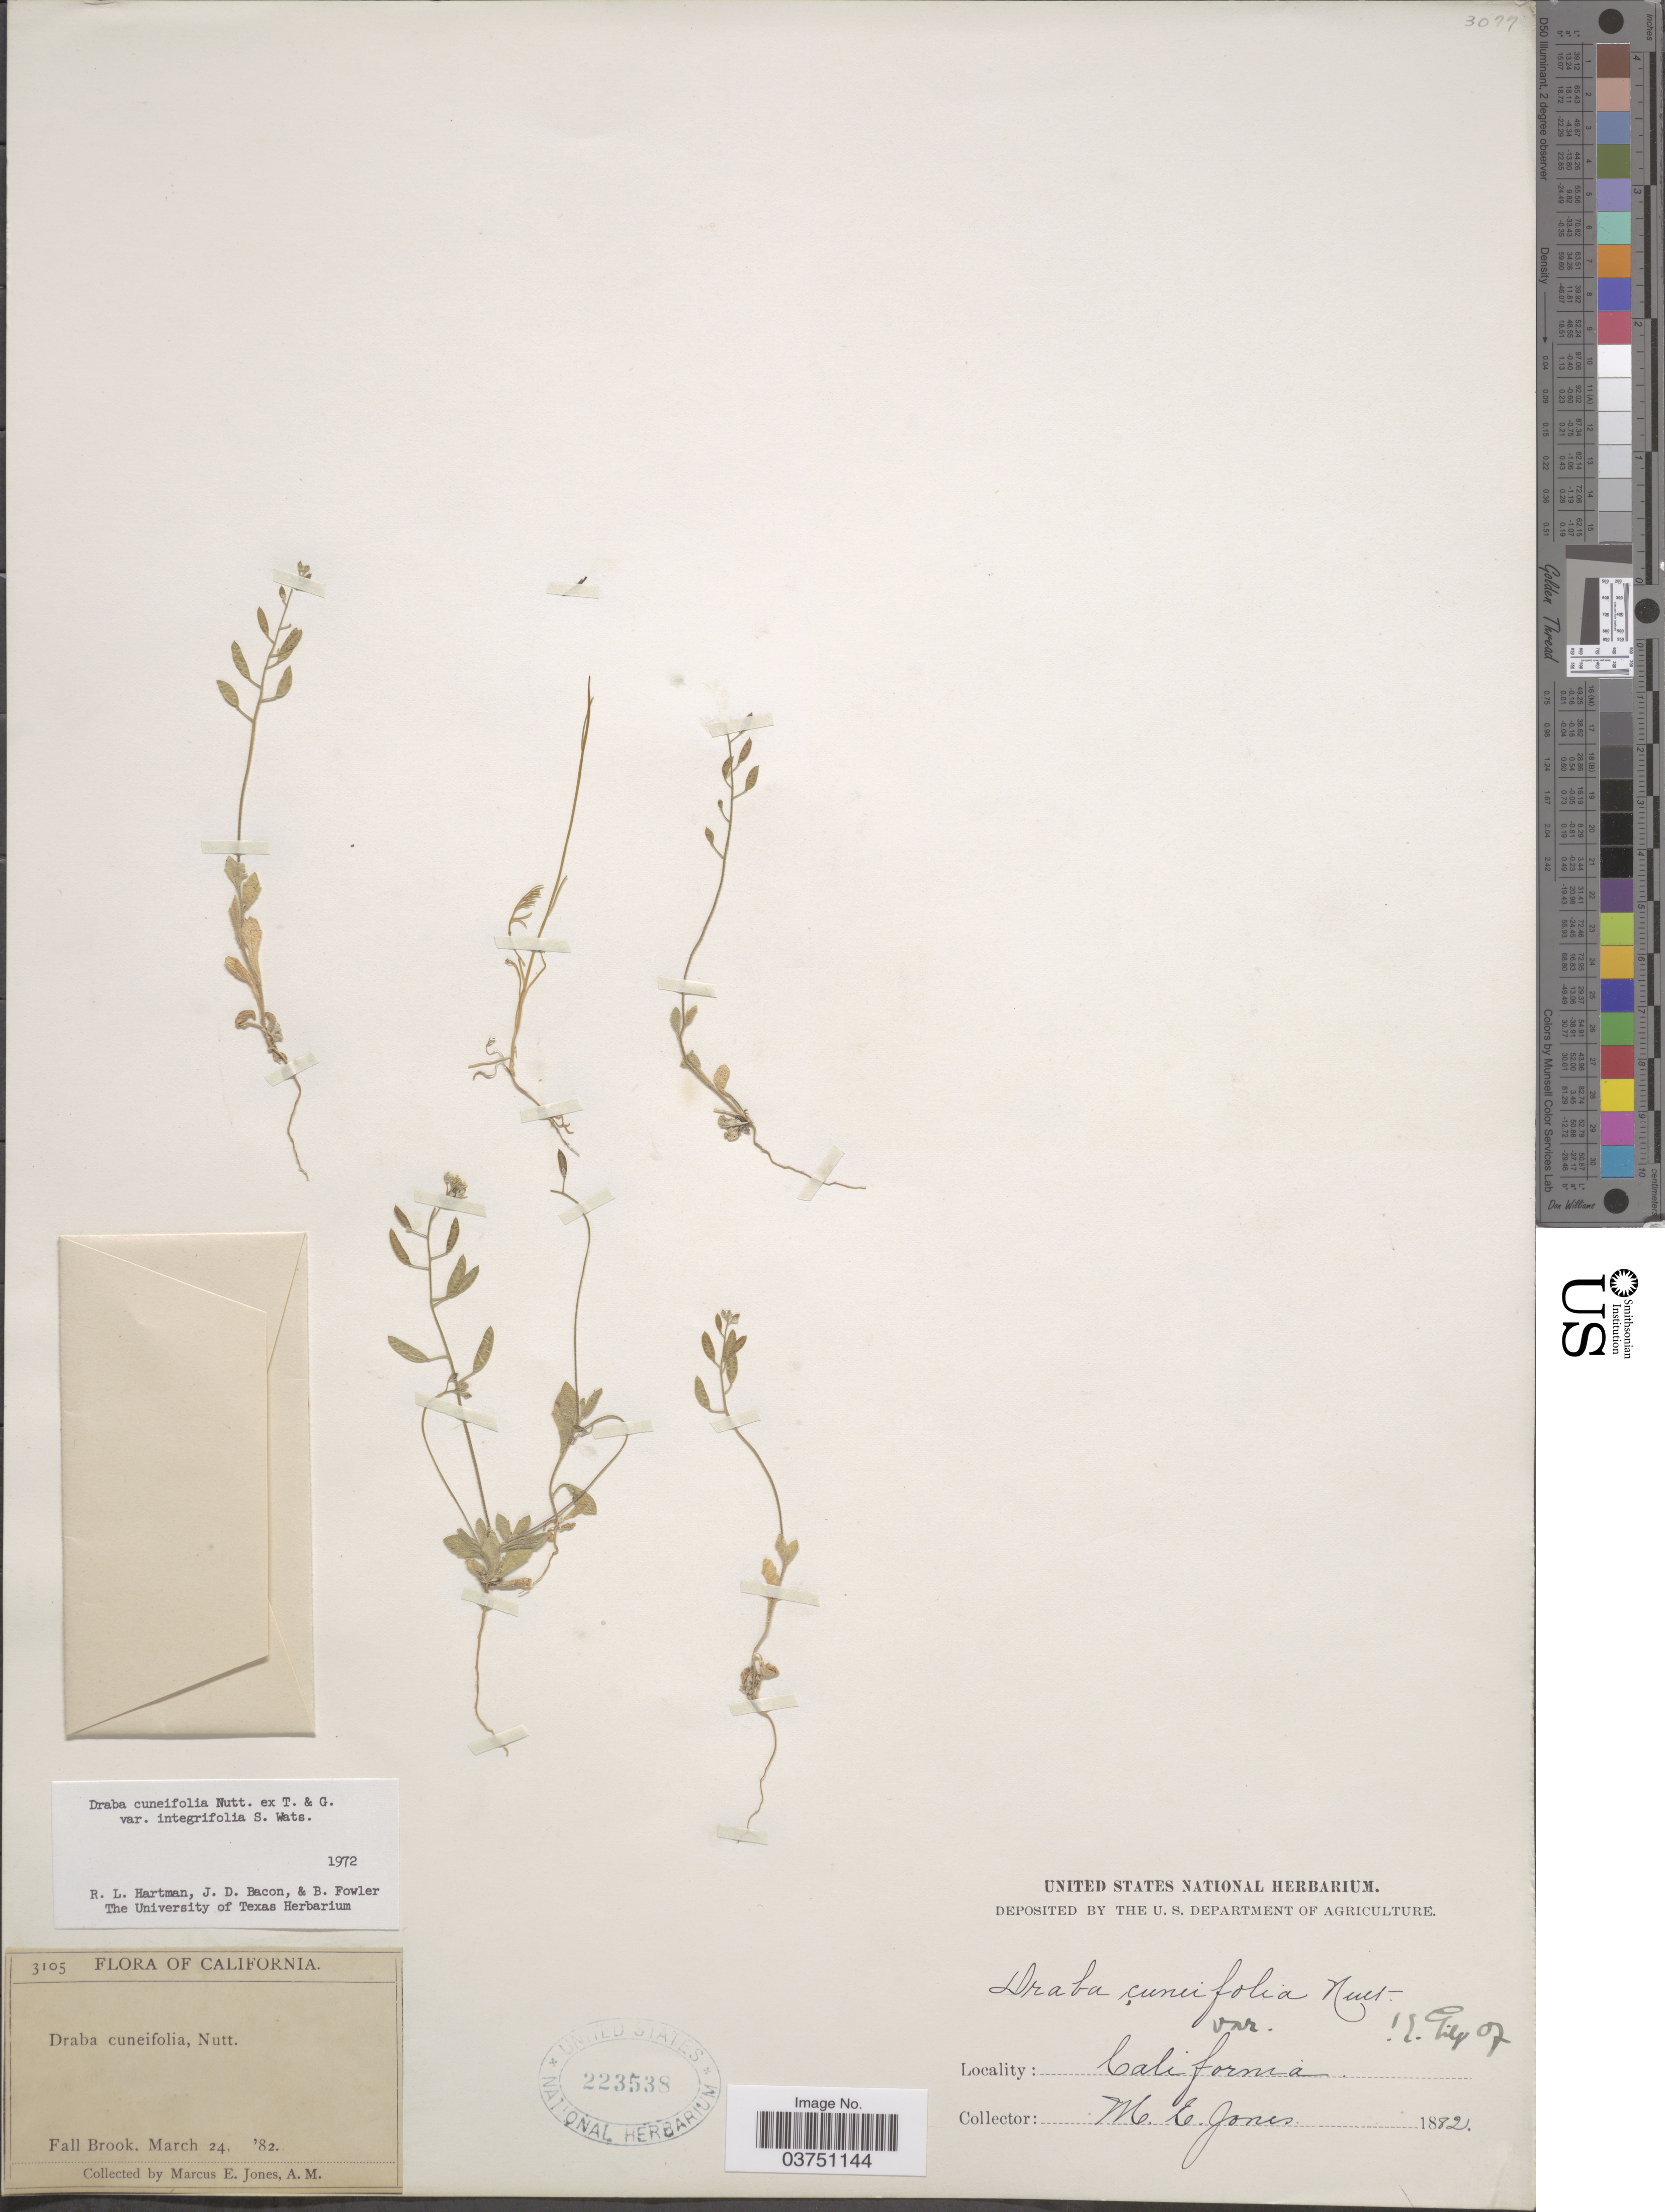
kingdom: Plantae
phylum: Tracheophyta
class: Magnoliopsida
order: Brassicales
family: Brassicaceae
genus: Draba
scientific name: Draba cuneifolia var. integrifolia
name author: S. Watson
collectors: M. E. Jones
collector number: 3105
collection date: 1882-03-24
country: United States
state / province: California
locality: Fall Brook.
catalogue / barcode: US 223538